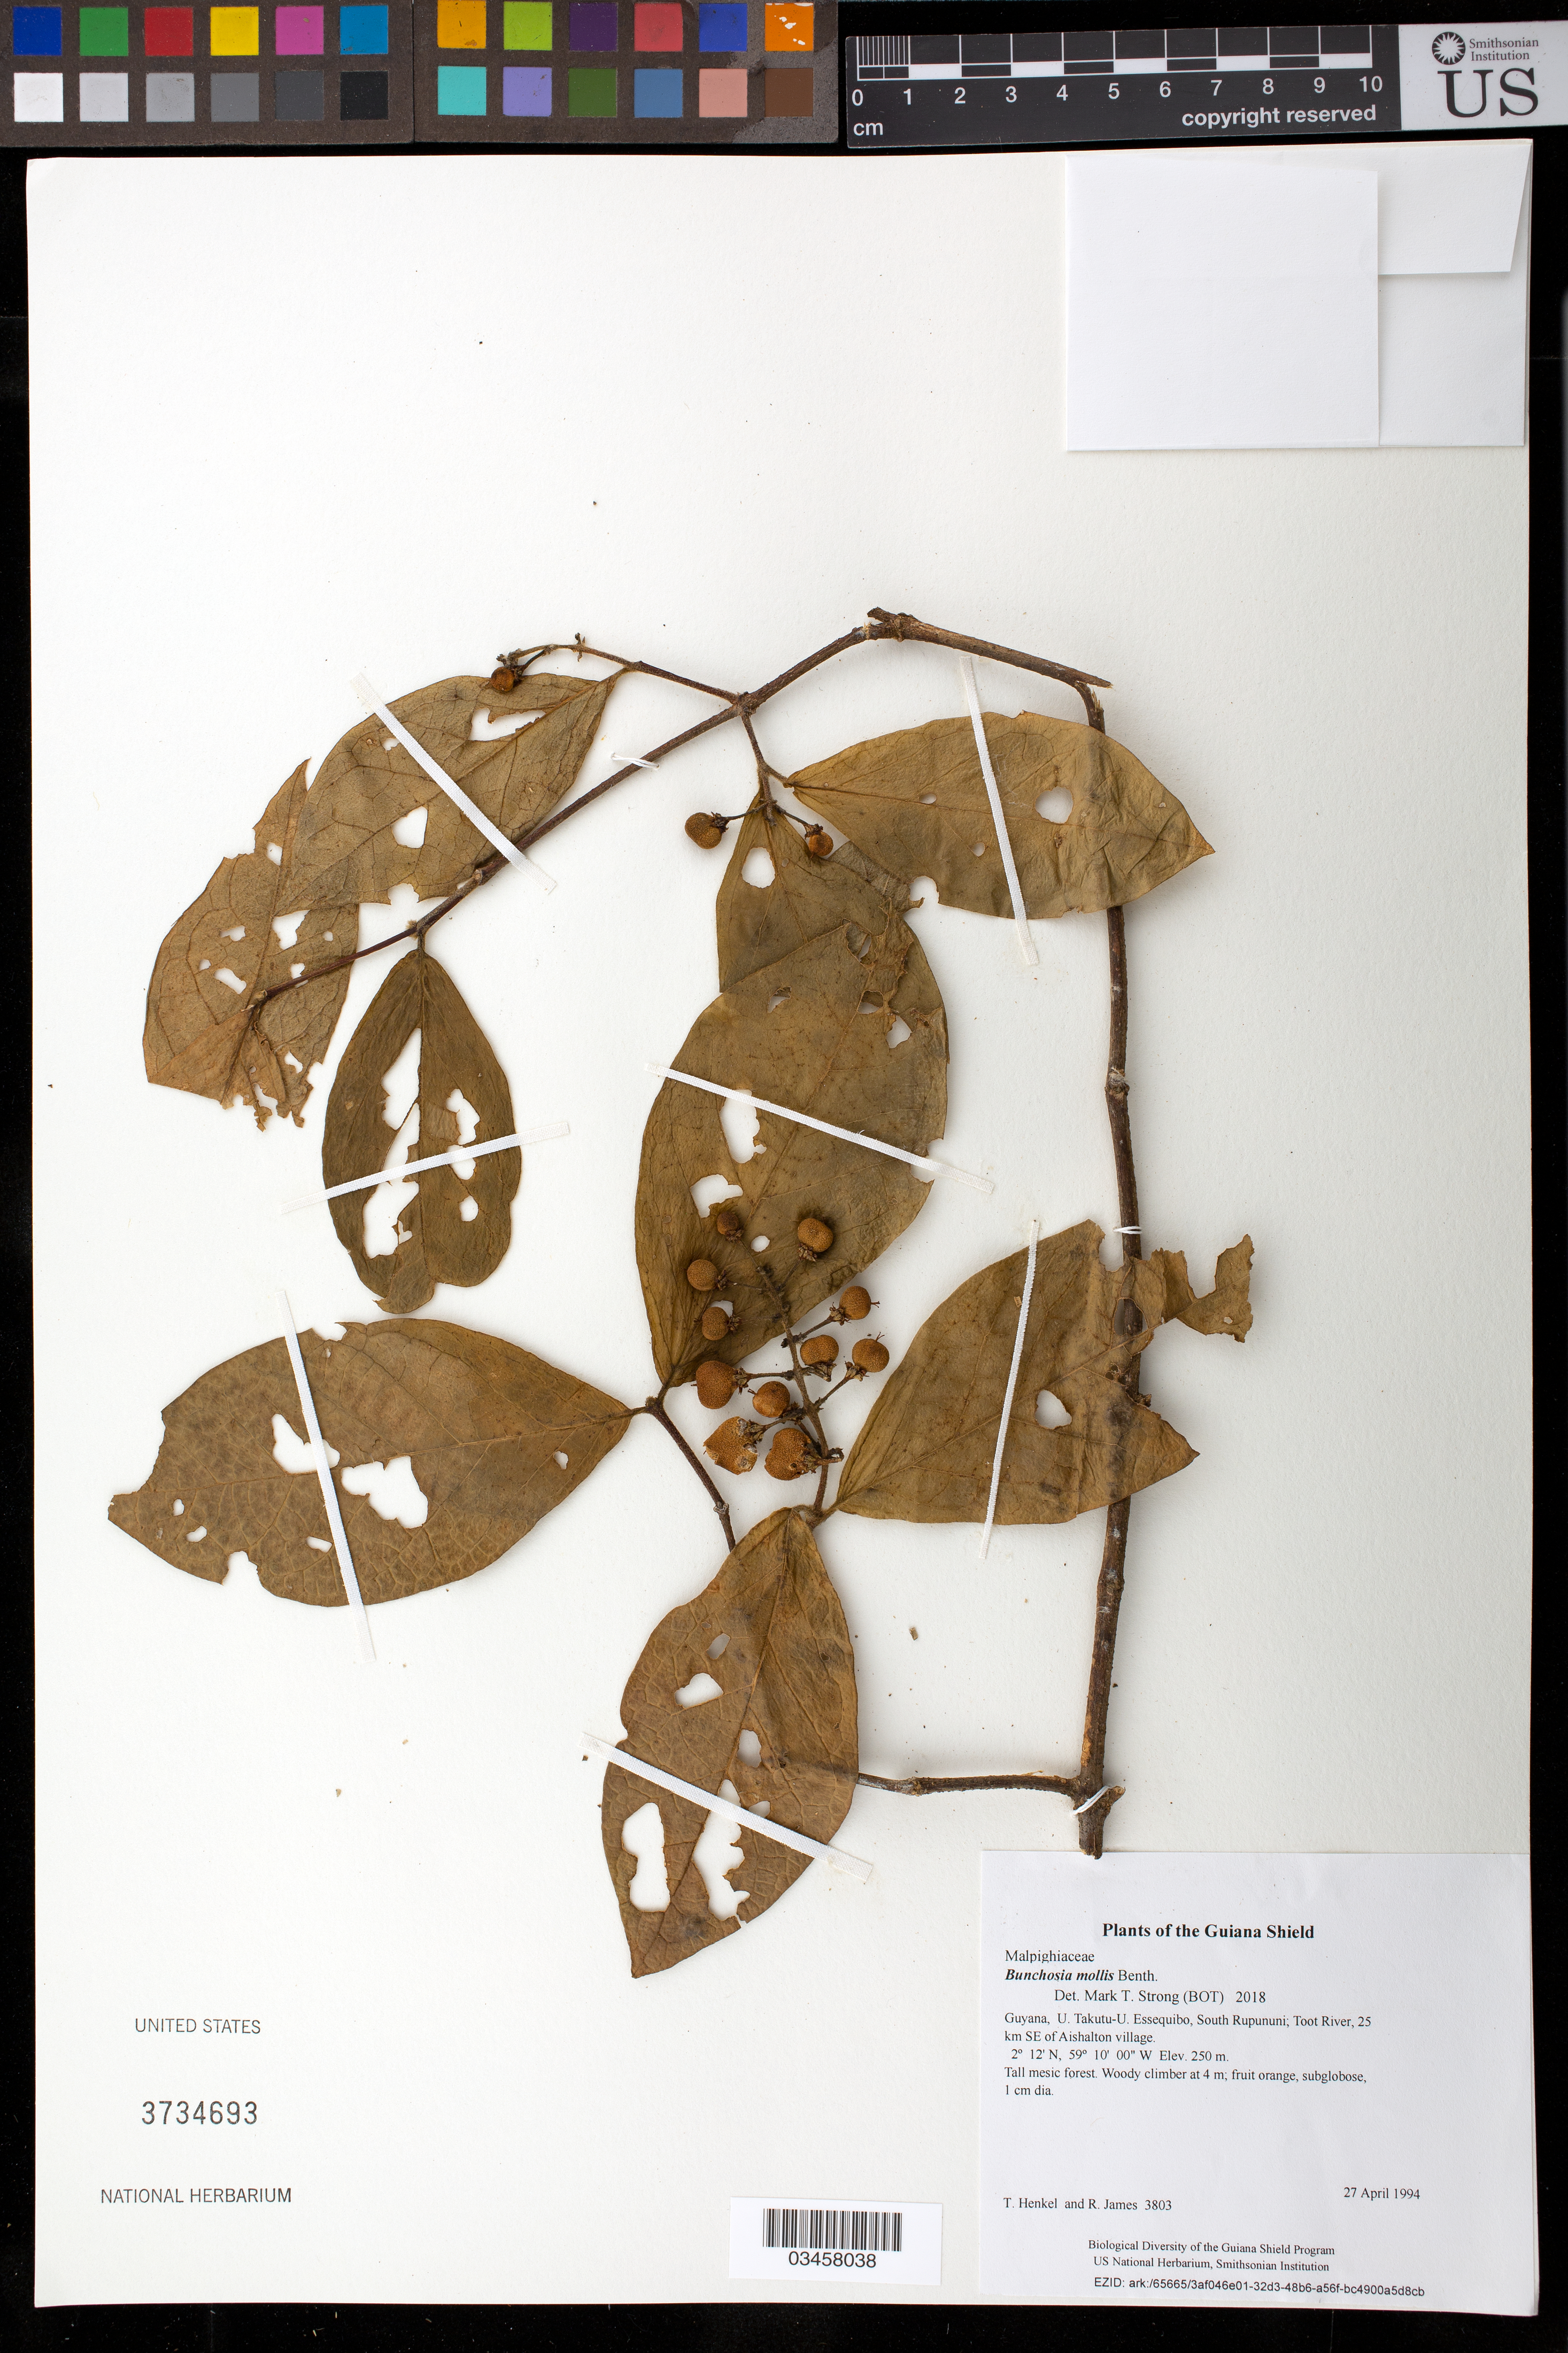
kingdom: Plantae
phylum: Tracheophyta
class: Magnoliopsida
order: Malpighiales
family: Malpighiaceae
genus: Bunchosia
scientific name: Bunchosia mollis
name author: Benth.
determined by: Strong, Mark T., (BOT), Smithsonian Institution - National Museum of Natural History (UNITED STATES)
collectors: T. Henkel & R. James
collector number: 3803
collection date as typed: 27 April 1994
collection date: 1994-04-27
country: Guyana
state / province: U. Takutu-U. Essequibo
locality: South Rupununi; Toot River, 25 km SE of Aishalton village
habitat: Tall mesic forest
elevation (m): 250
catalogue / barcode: US 3734693